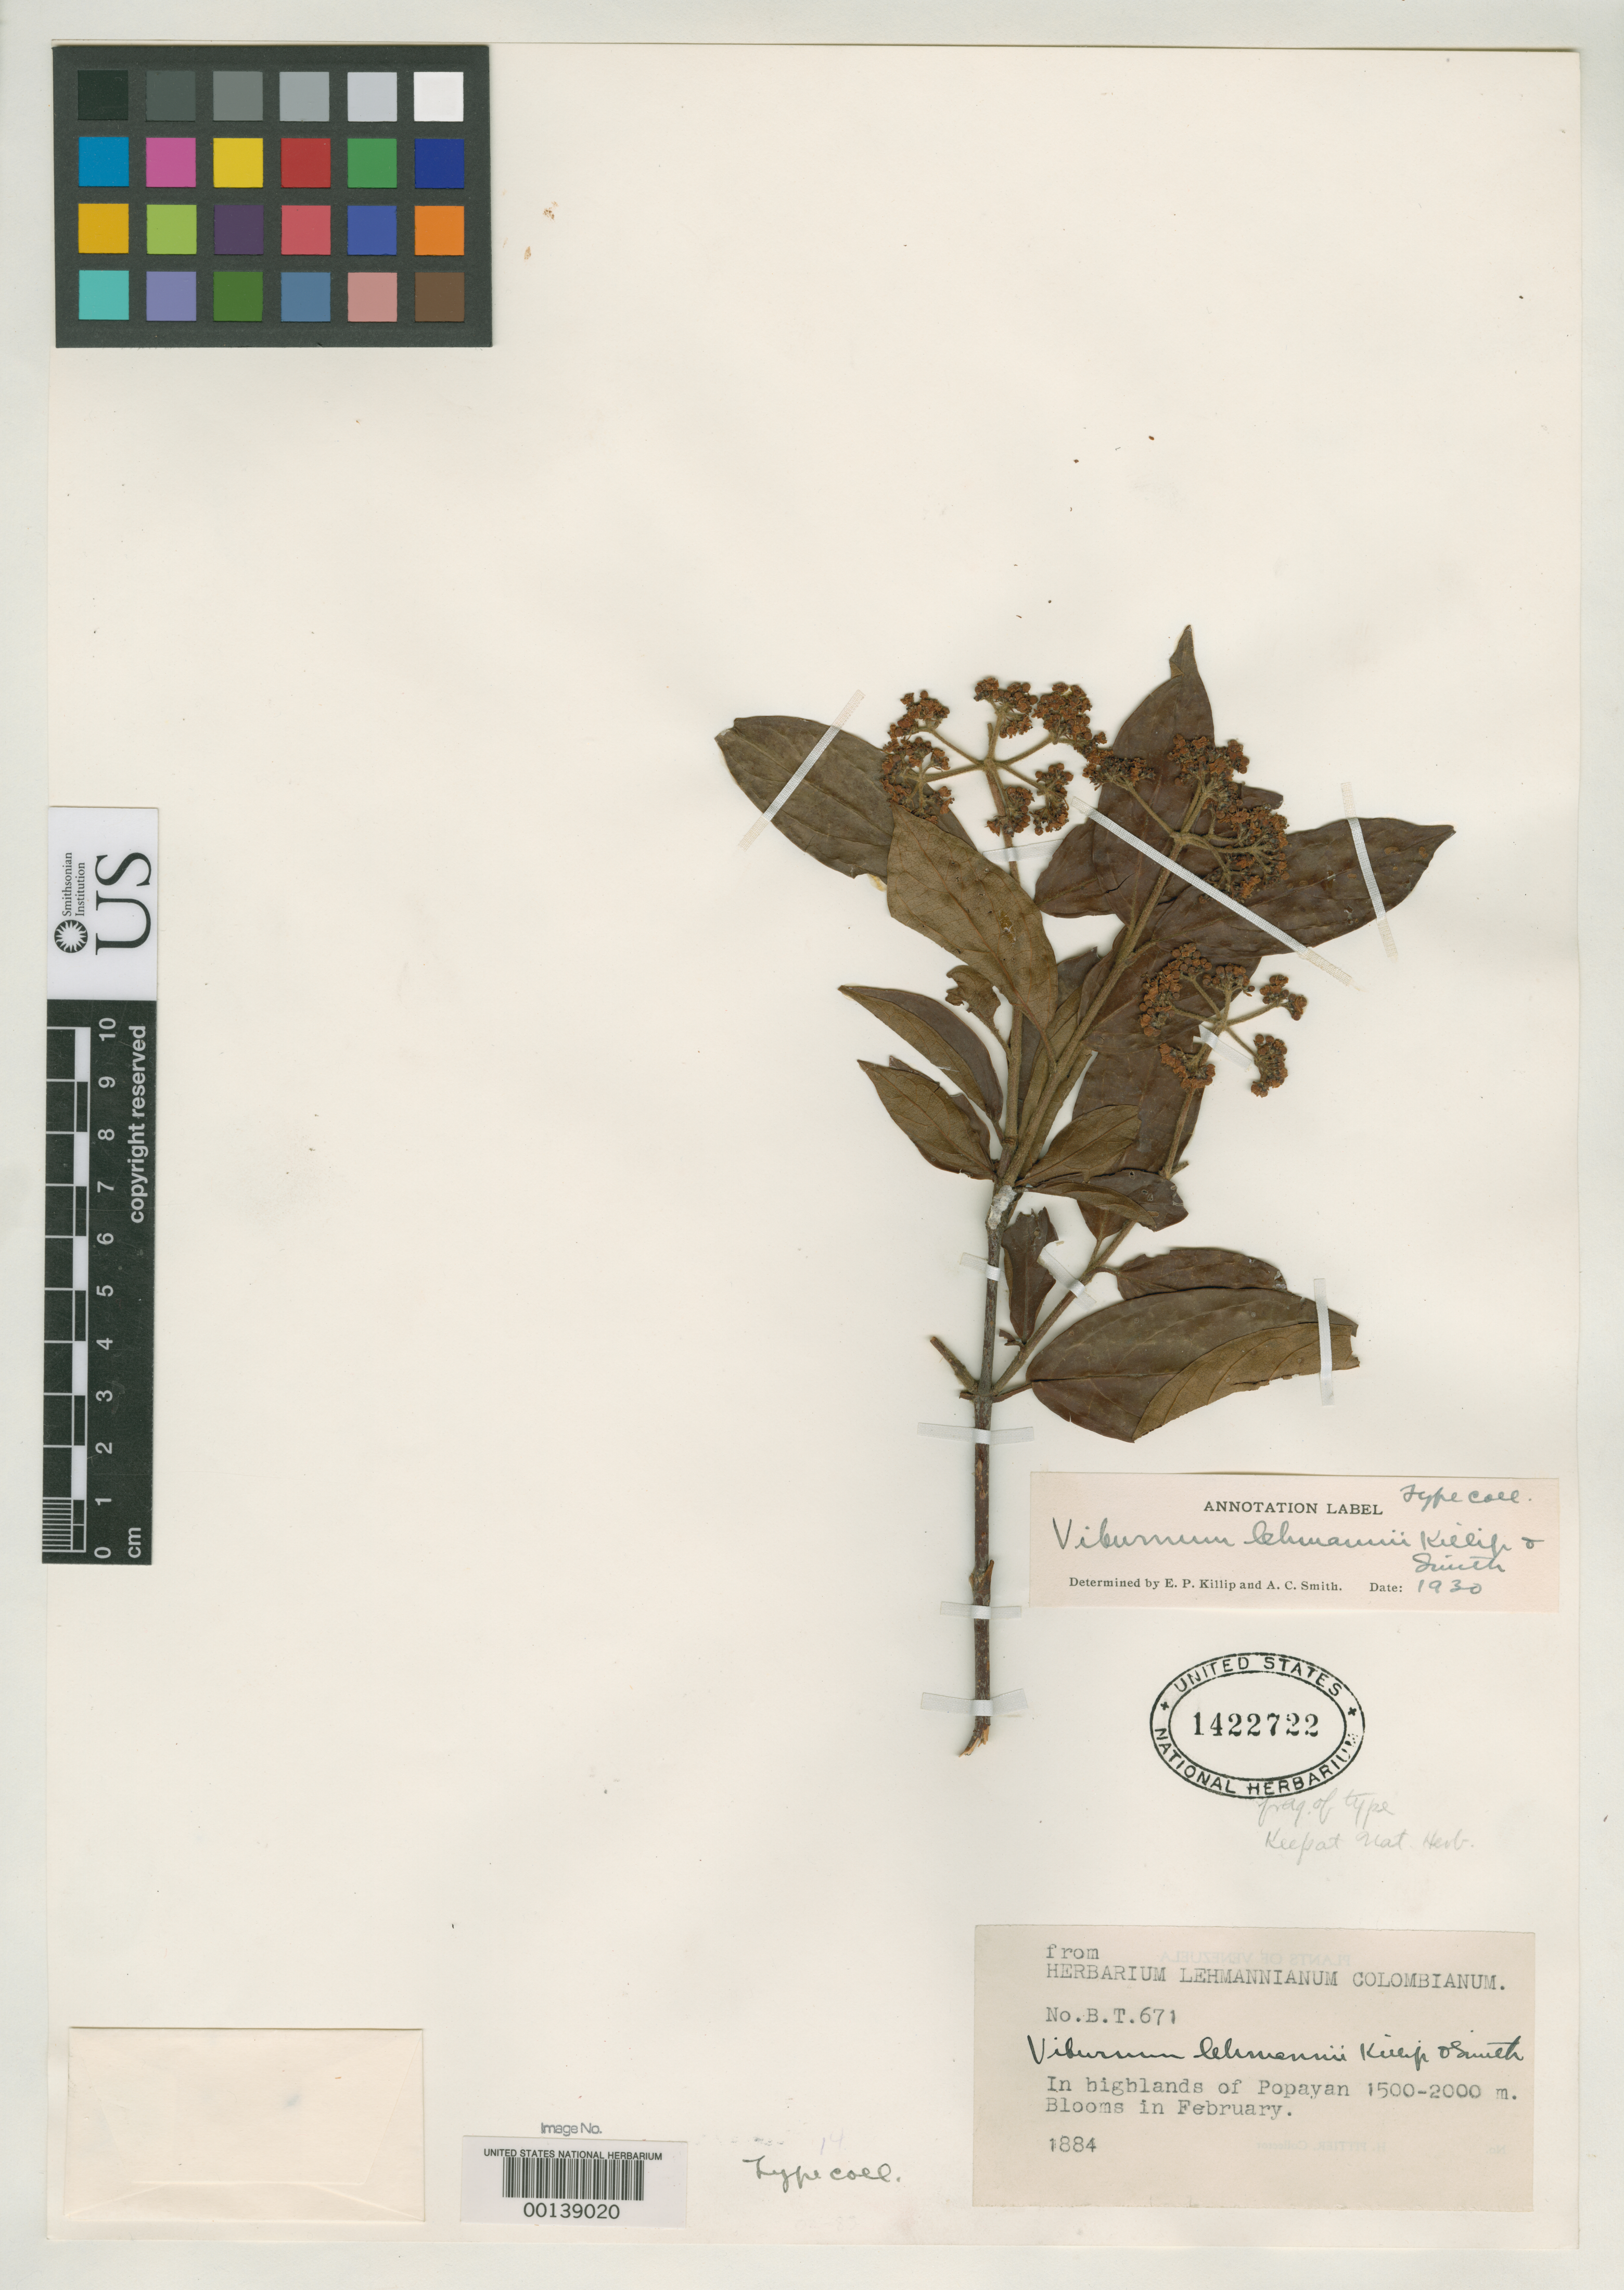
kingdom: Plantae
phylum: Tracheophyta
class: Magnoliopsida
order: Dipsacales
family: Viburnaceae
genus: Viburnum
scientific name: Viburnum lehmannii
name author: Killip & A.C. Sm.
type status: Isotype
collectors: F. C. Lehmann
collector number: Bt 671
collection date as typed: Feb 1884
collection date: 1884-02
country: Colombia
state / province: Cauca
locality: Popayan highlands.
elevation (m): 1500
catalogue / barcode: US 1422722